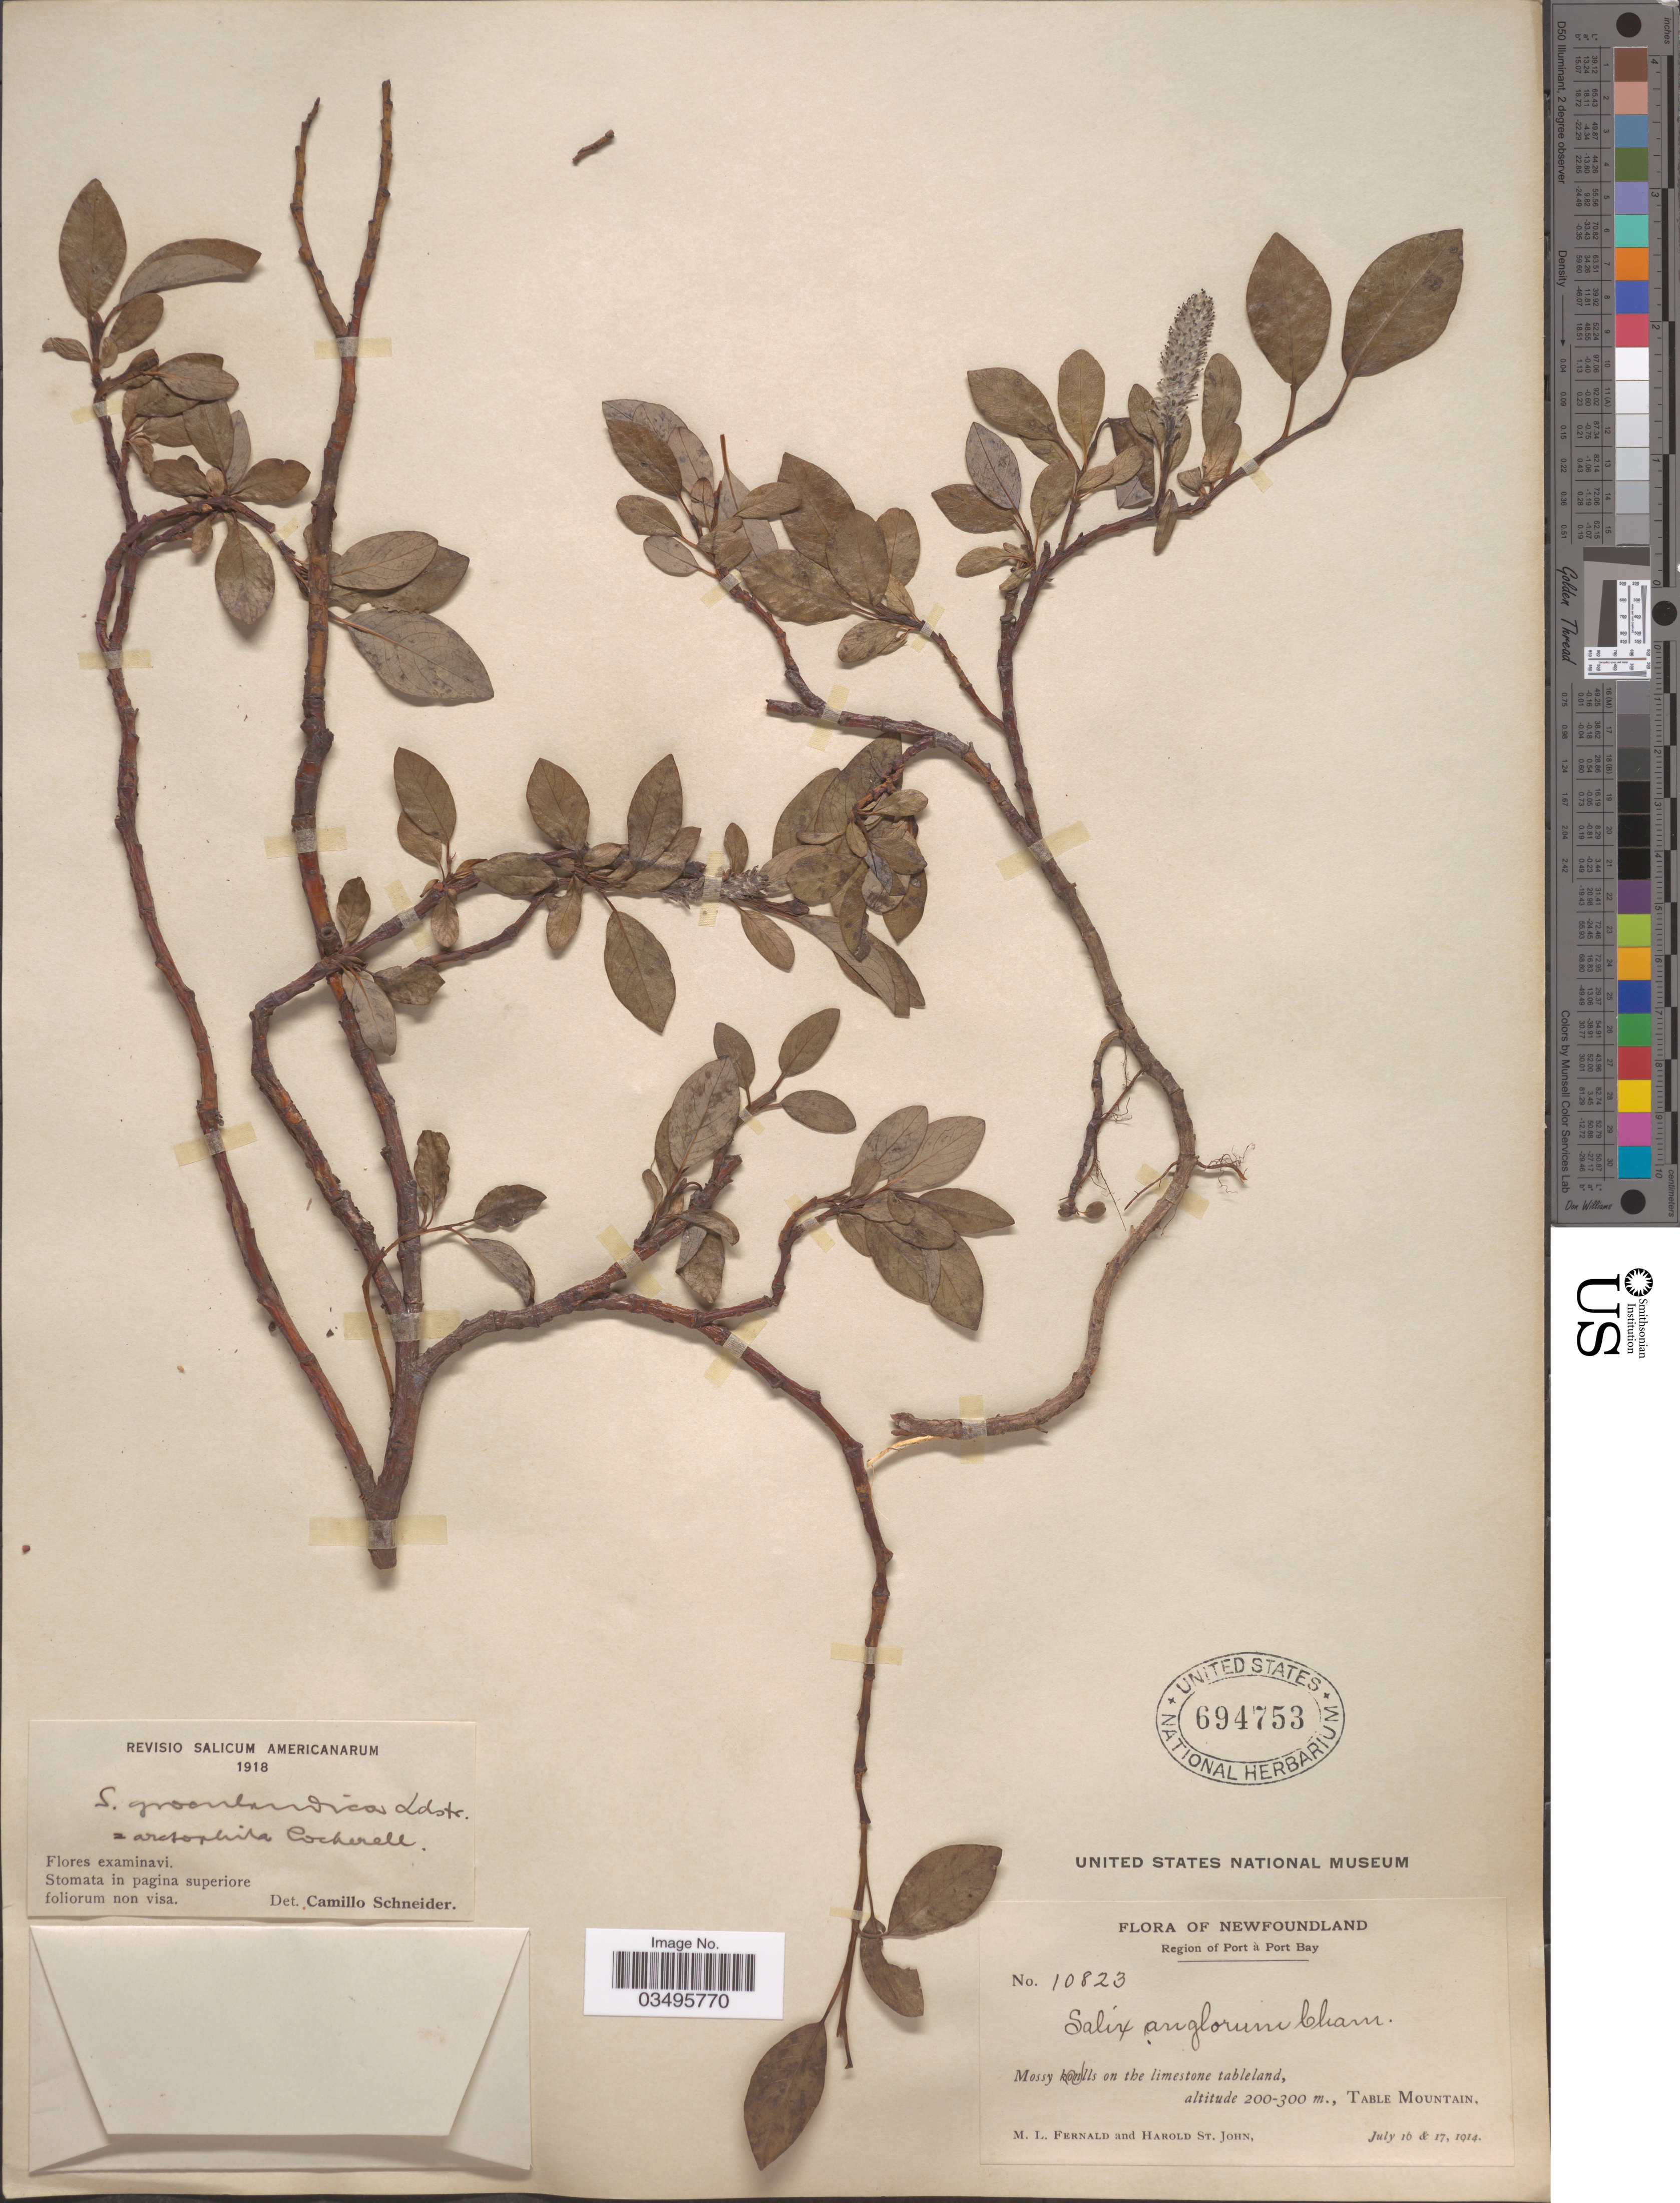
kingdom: Plantae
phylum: Tracheophyta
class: Magnoliopsida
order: Malpighiales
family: Salicaceae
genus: Salix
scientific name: Salix arctophila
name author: Cockerell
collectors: M. L. Fernald & H. St. John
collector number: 10823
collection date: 1914-07-16/1914-07-17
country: Canada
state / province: Newfoundland and Labrador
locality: Region of Port à Port Bay. table Mountain.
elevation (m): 200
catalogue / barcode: US 694753